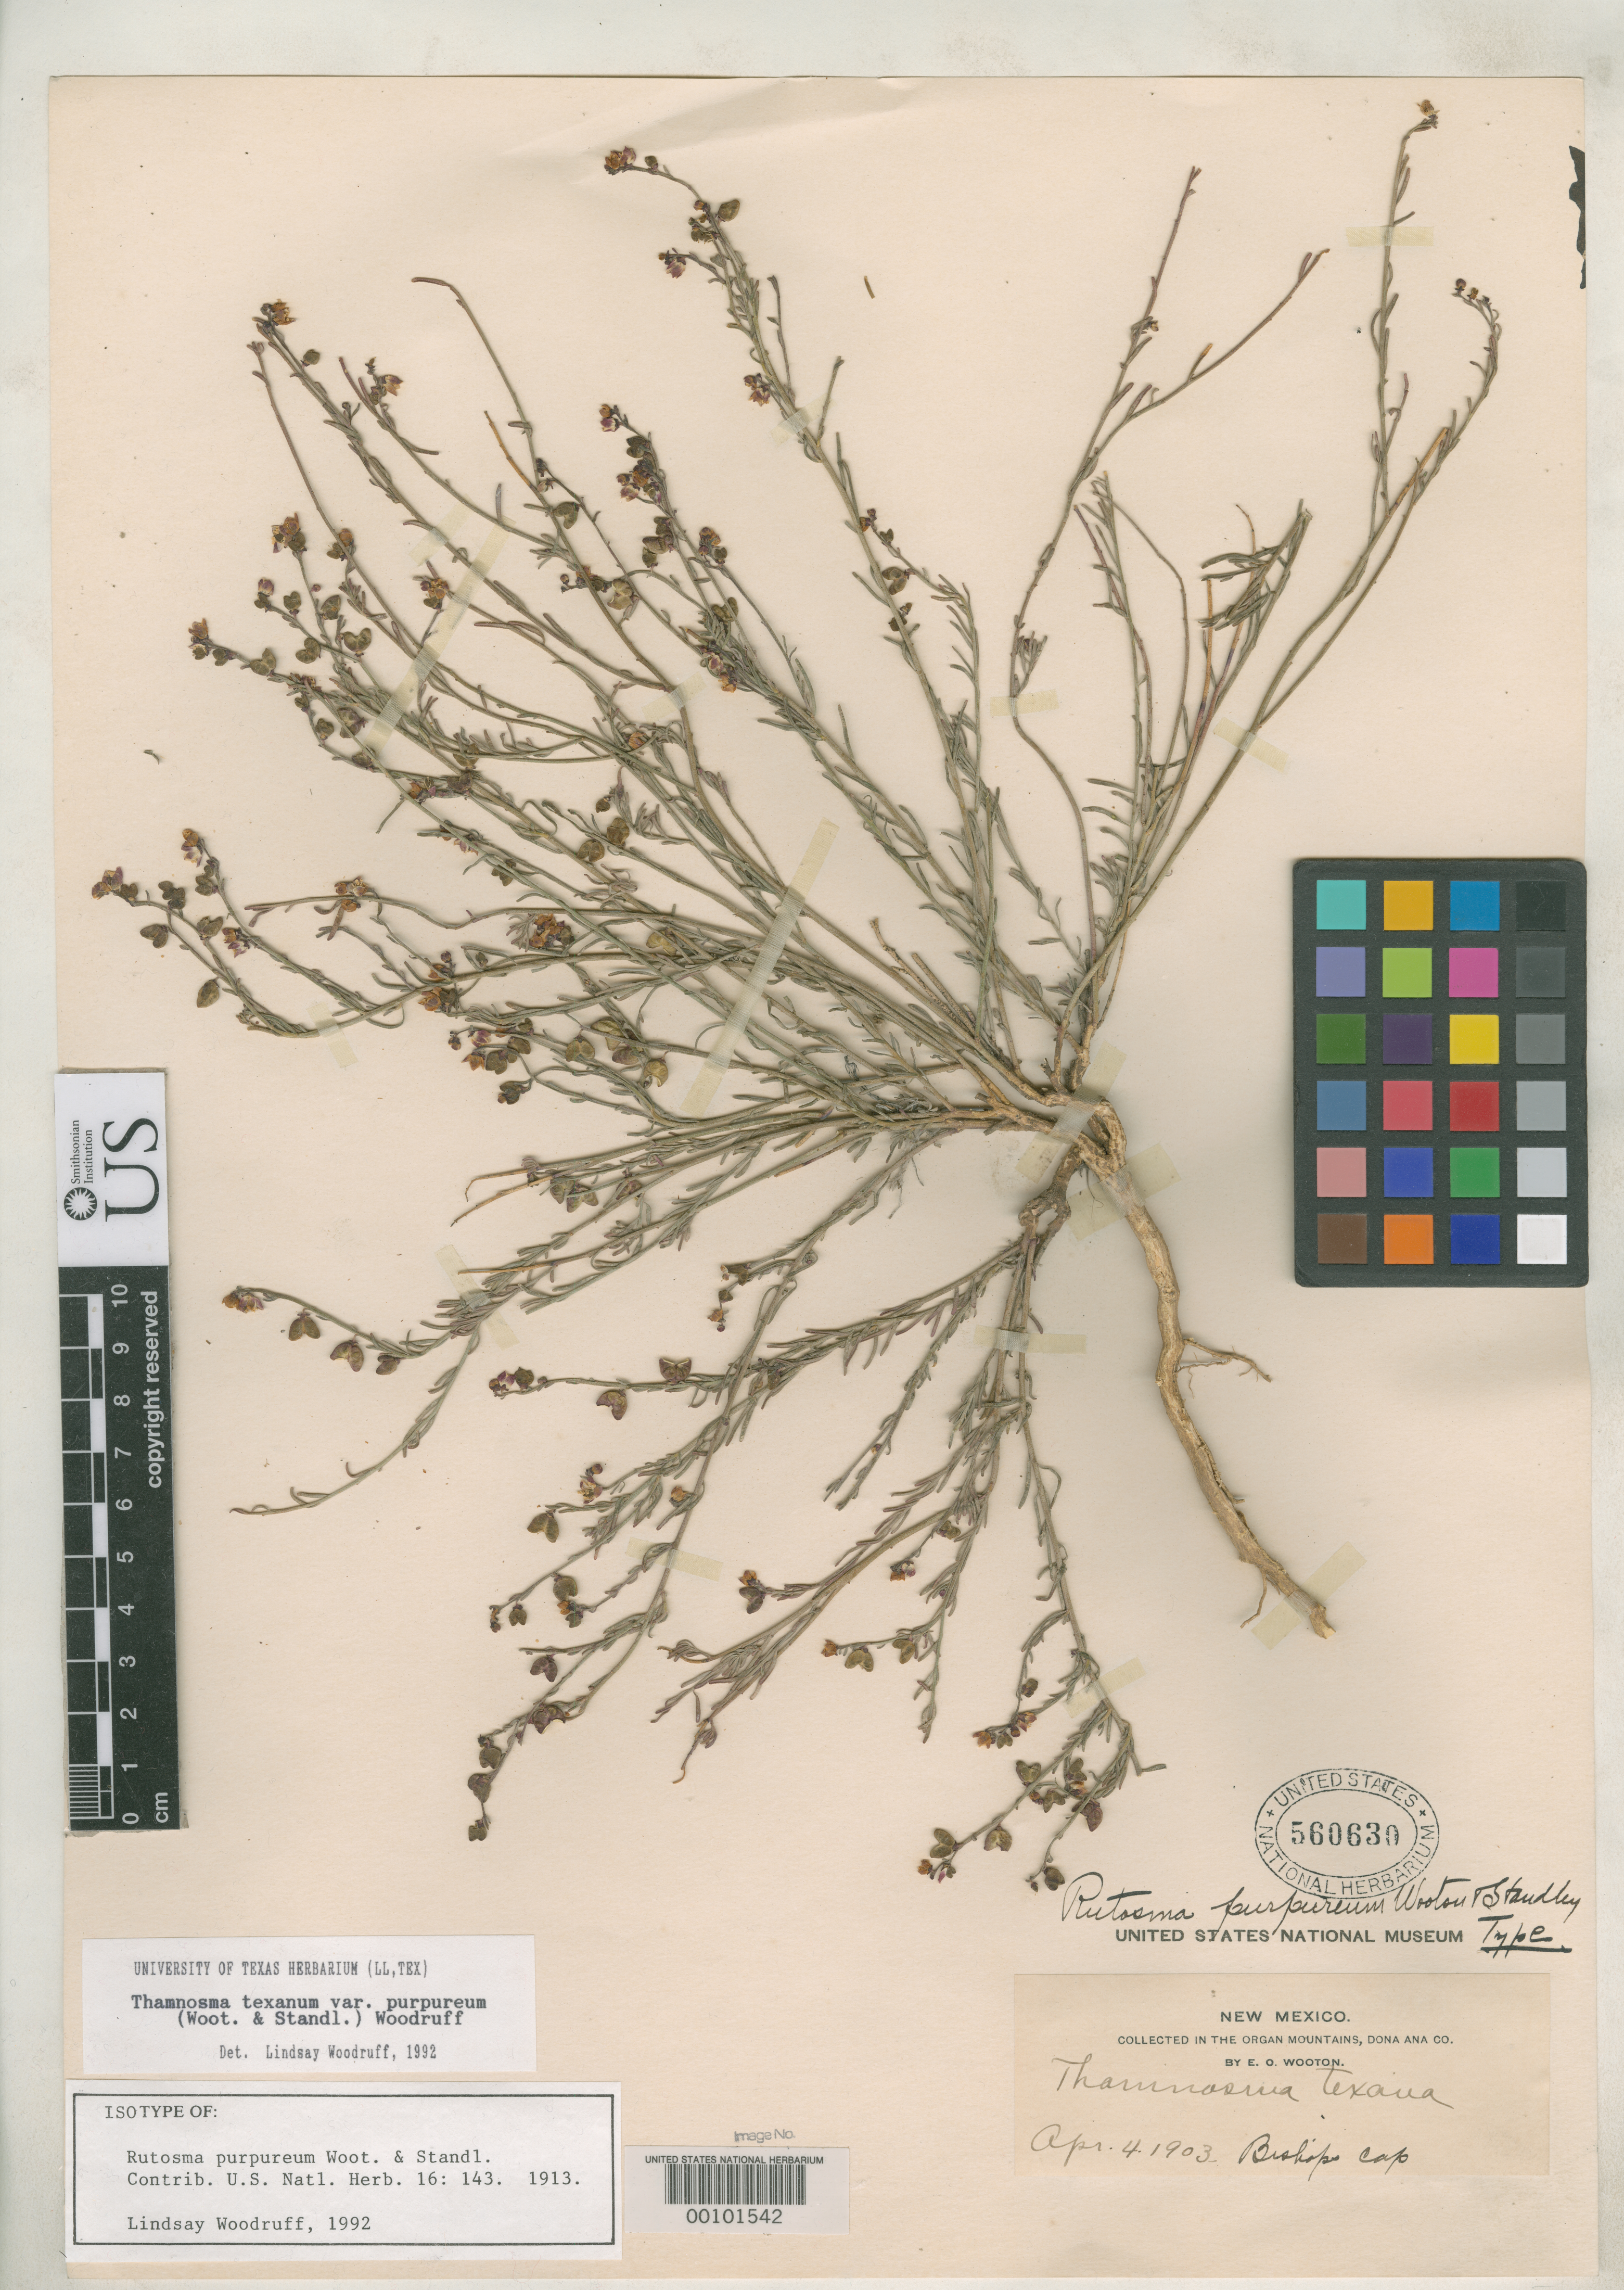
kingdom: Plantae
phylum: Tracheophyta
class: Magnoliopsida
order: Sapindales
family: Rutaceae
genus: Rutosma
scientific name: Rutosma purpureum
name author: Wooton & Standl.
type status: Isotype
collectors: E. O. Wooton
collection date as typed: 04 Apr 1903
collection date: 1903-04-04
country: United States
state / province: New Mexico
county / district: Dona Ana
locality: Bishops Cap, South Organ Mts.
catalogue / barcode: US 560630